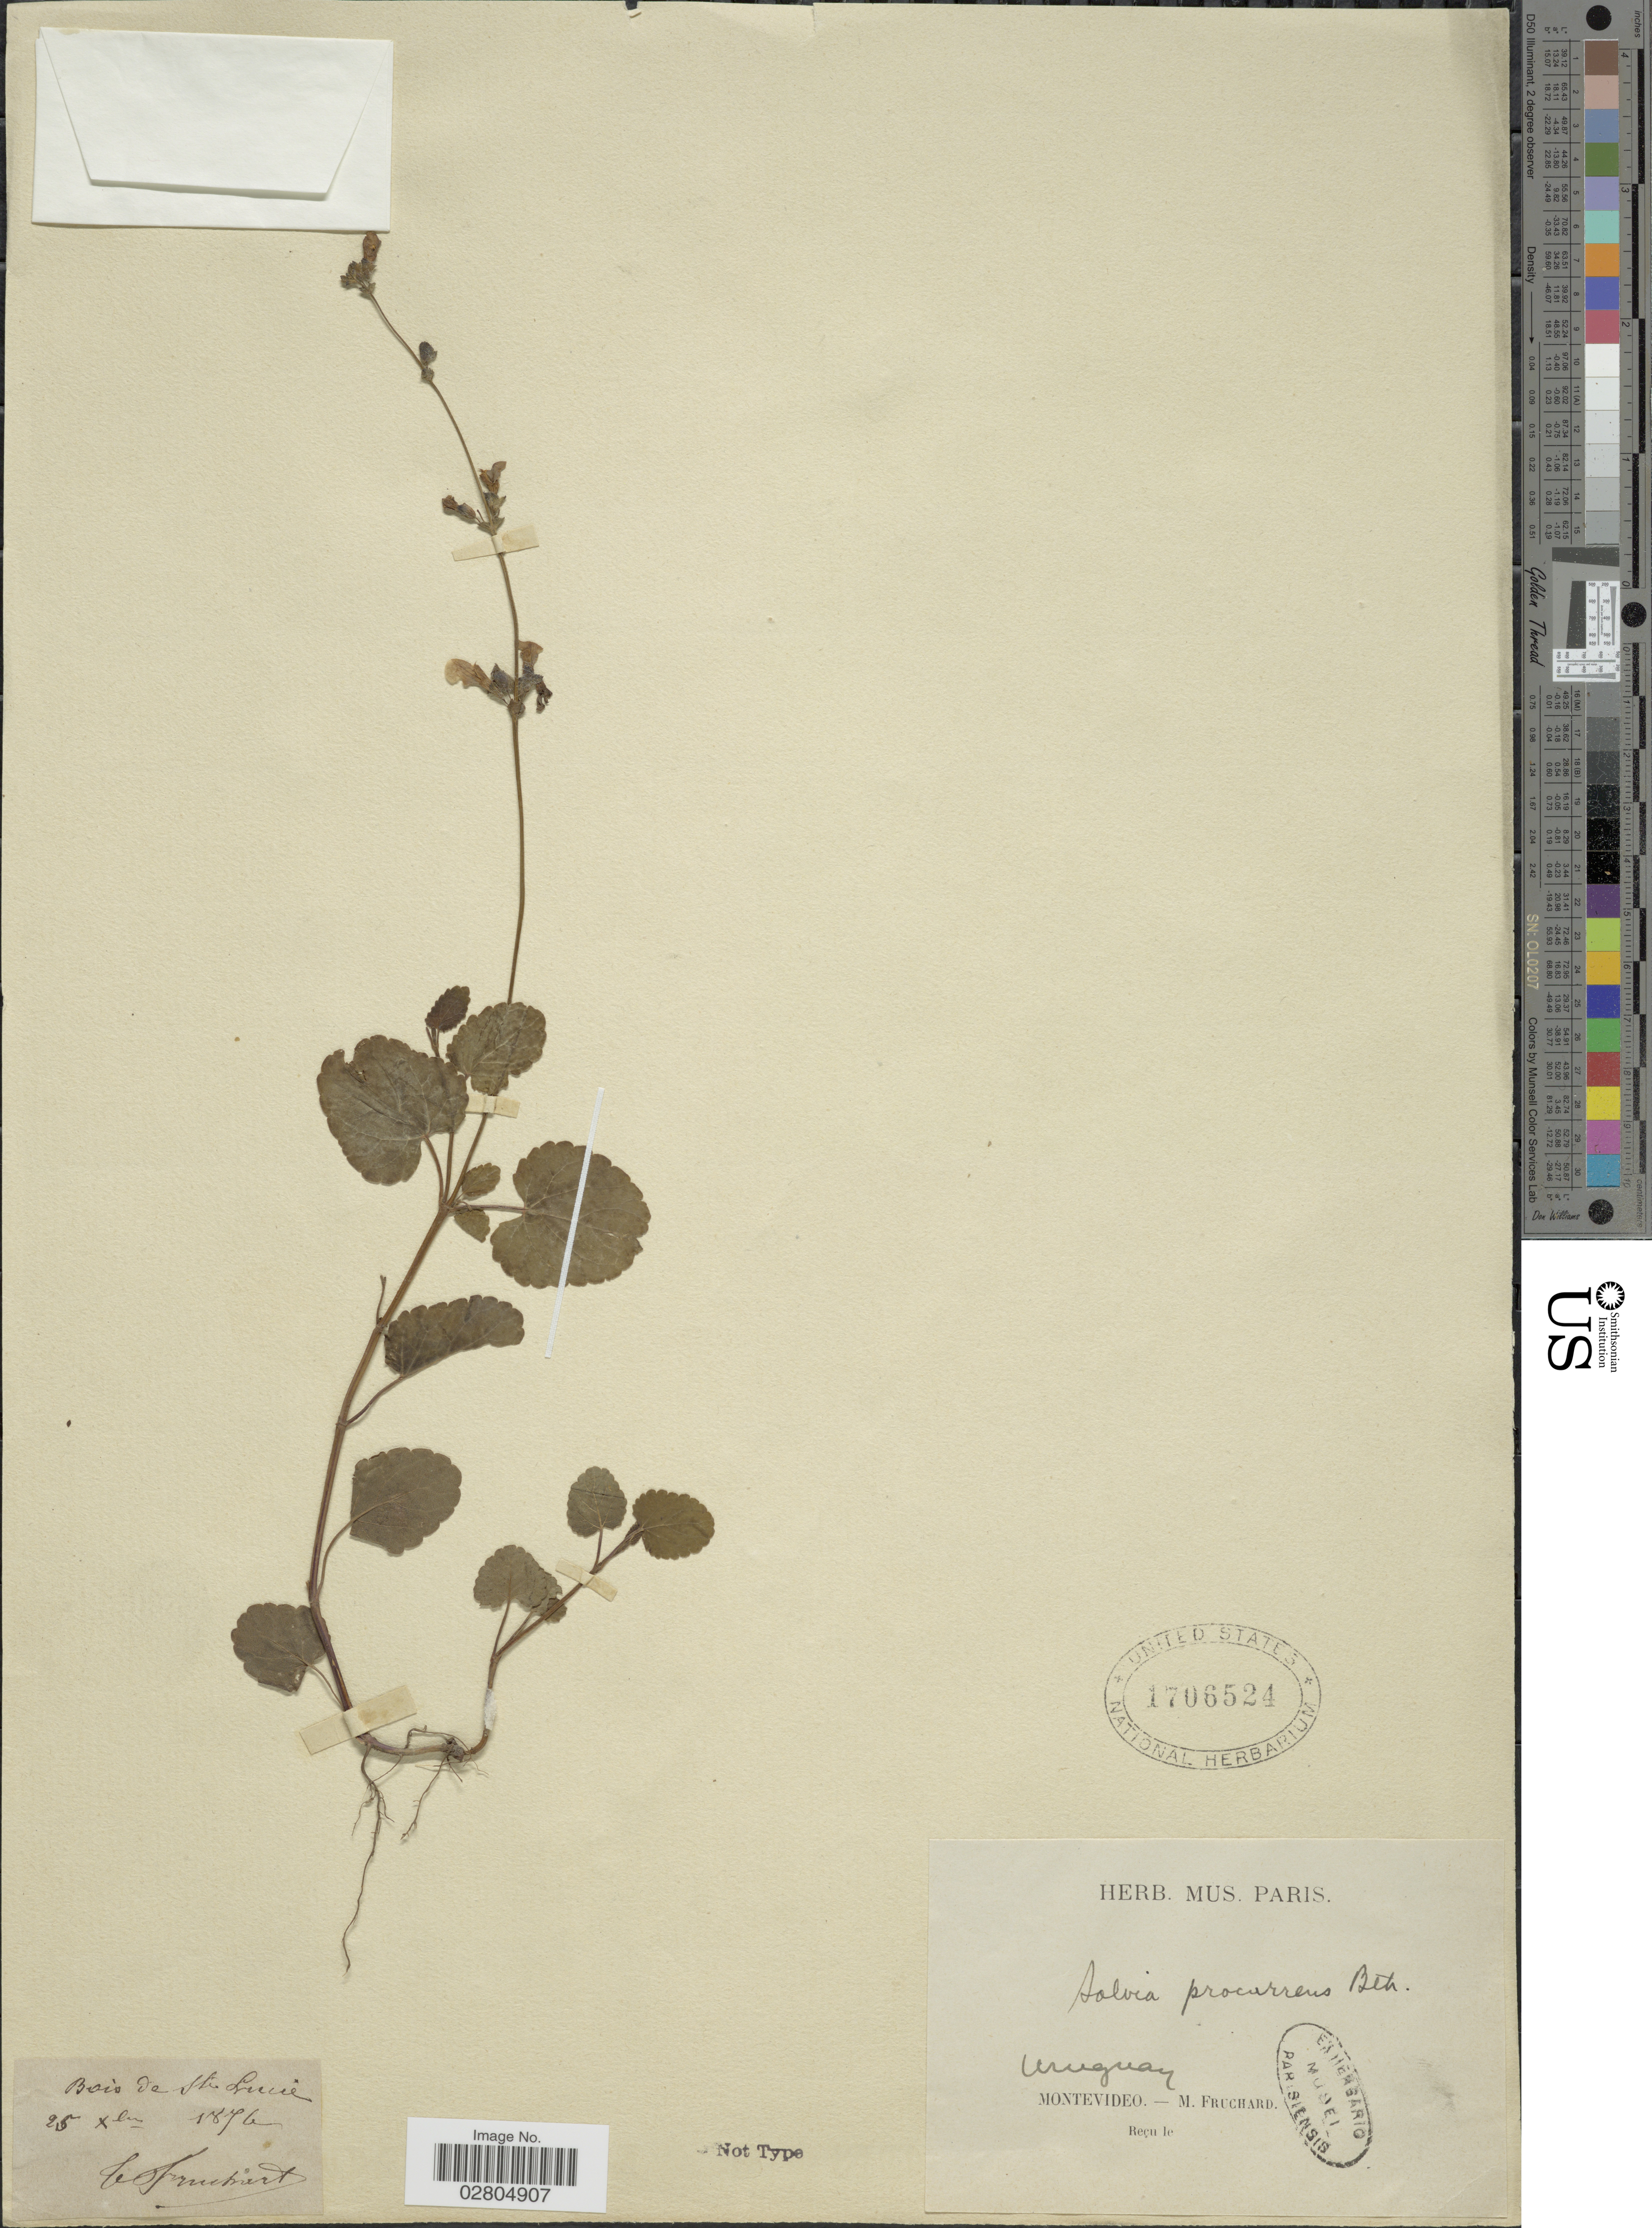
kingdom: Plantae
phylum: Tracheophyta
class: Magnoliopsida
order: Lamiales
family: Lamiaceae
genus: Salvia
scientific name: Salvia procurrens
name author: Benth.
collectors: M. Fruchard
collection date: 1876-12-25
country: Uruguay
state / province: Montevideo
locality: Bois de St Lucie.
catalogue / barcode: US 1706524